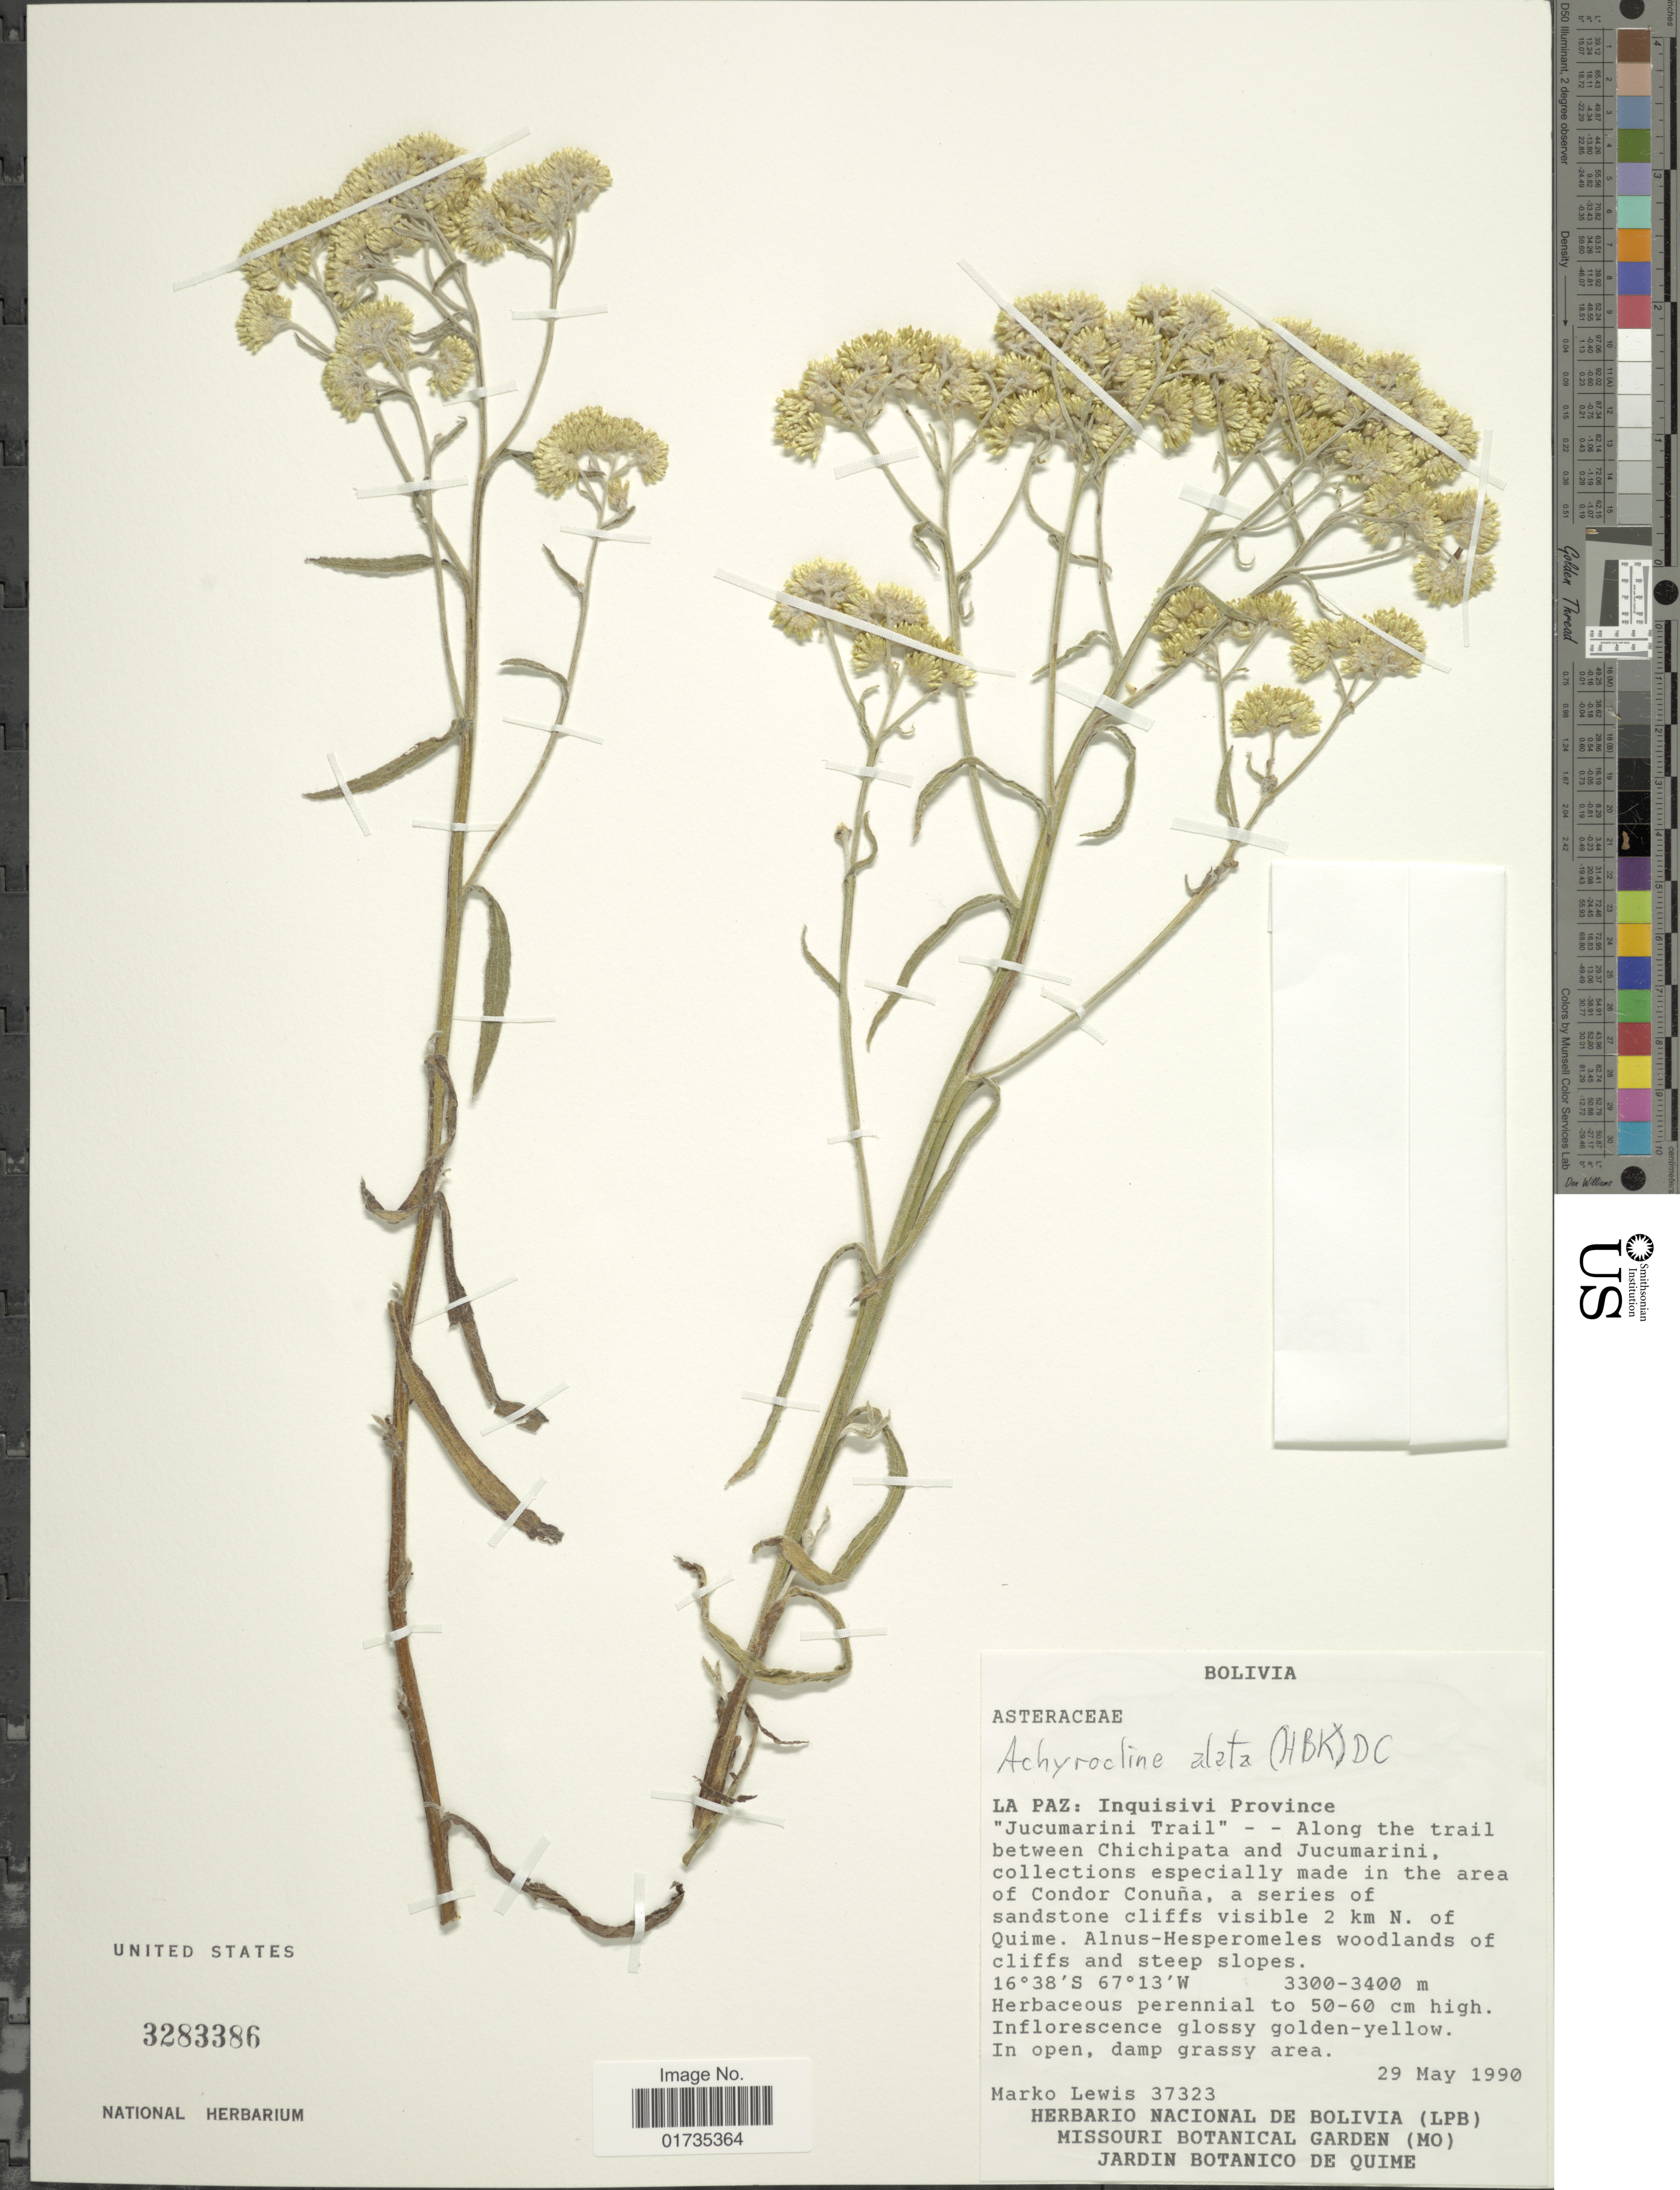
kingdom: Plantae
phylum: Tracheophyta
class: Magnoliopsida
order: Asterales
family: Asteraceae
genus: Achyrocline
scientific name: Achyrocline alata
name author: (Kunth) DC.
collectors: M. A. Lewis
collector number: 37323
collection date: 1990-05-29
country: Bolivia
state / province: La Paz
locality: Bolivia. La Paz: Inquisivi Province. "Jucumarini Trail" - - Along the trail between Chichipata and Jucumarini, collections especially made in the area of Condor Onuña, a series of sandstone cliffs visible 2 km N. of Quime.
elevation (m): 3300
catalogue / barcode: US 3283386